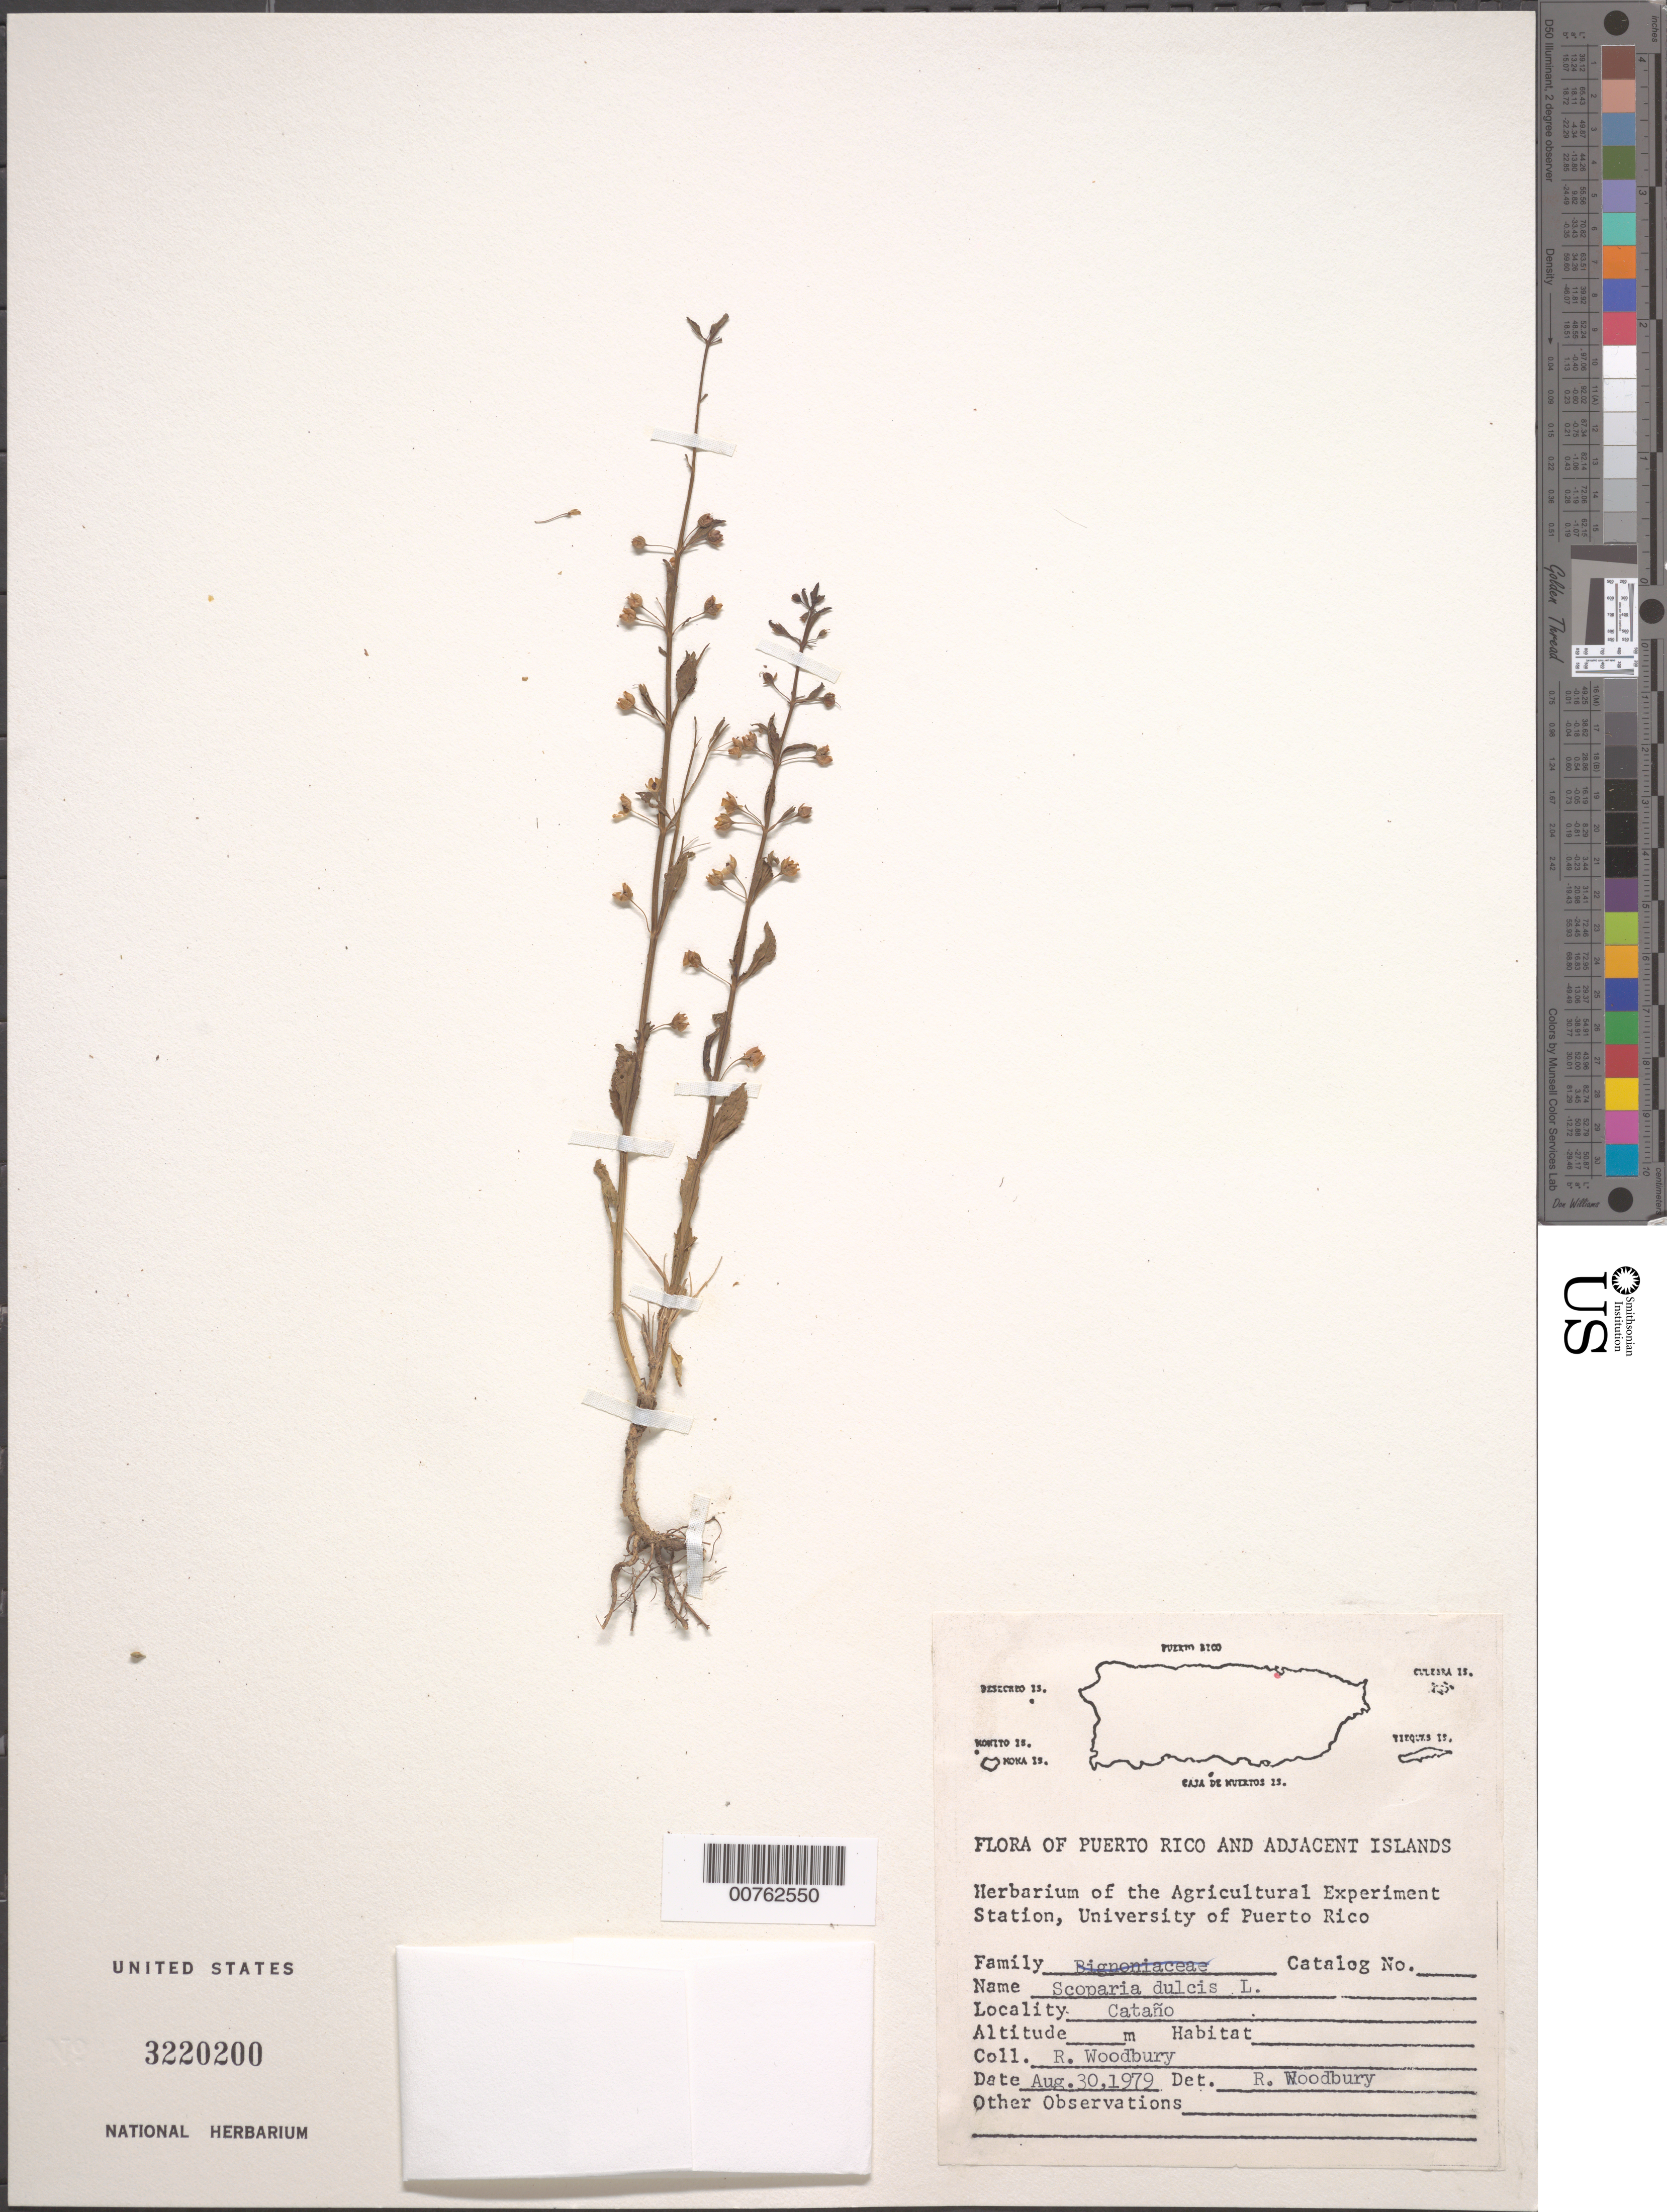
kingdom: Plantae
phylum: Tracheophyta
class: Magnoliopsida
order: Lamiales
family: Plantaginaceae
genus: Scoparia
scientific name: Scoparia dulcis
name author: L.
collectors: R. O. Woodbury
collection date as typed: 30 Aug 1979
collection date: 1979-08-30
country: Puerto Rico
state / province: Cataño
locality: Cataño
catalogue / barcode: US 3220200